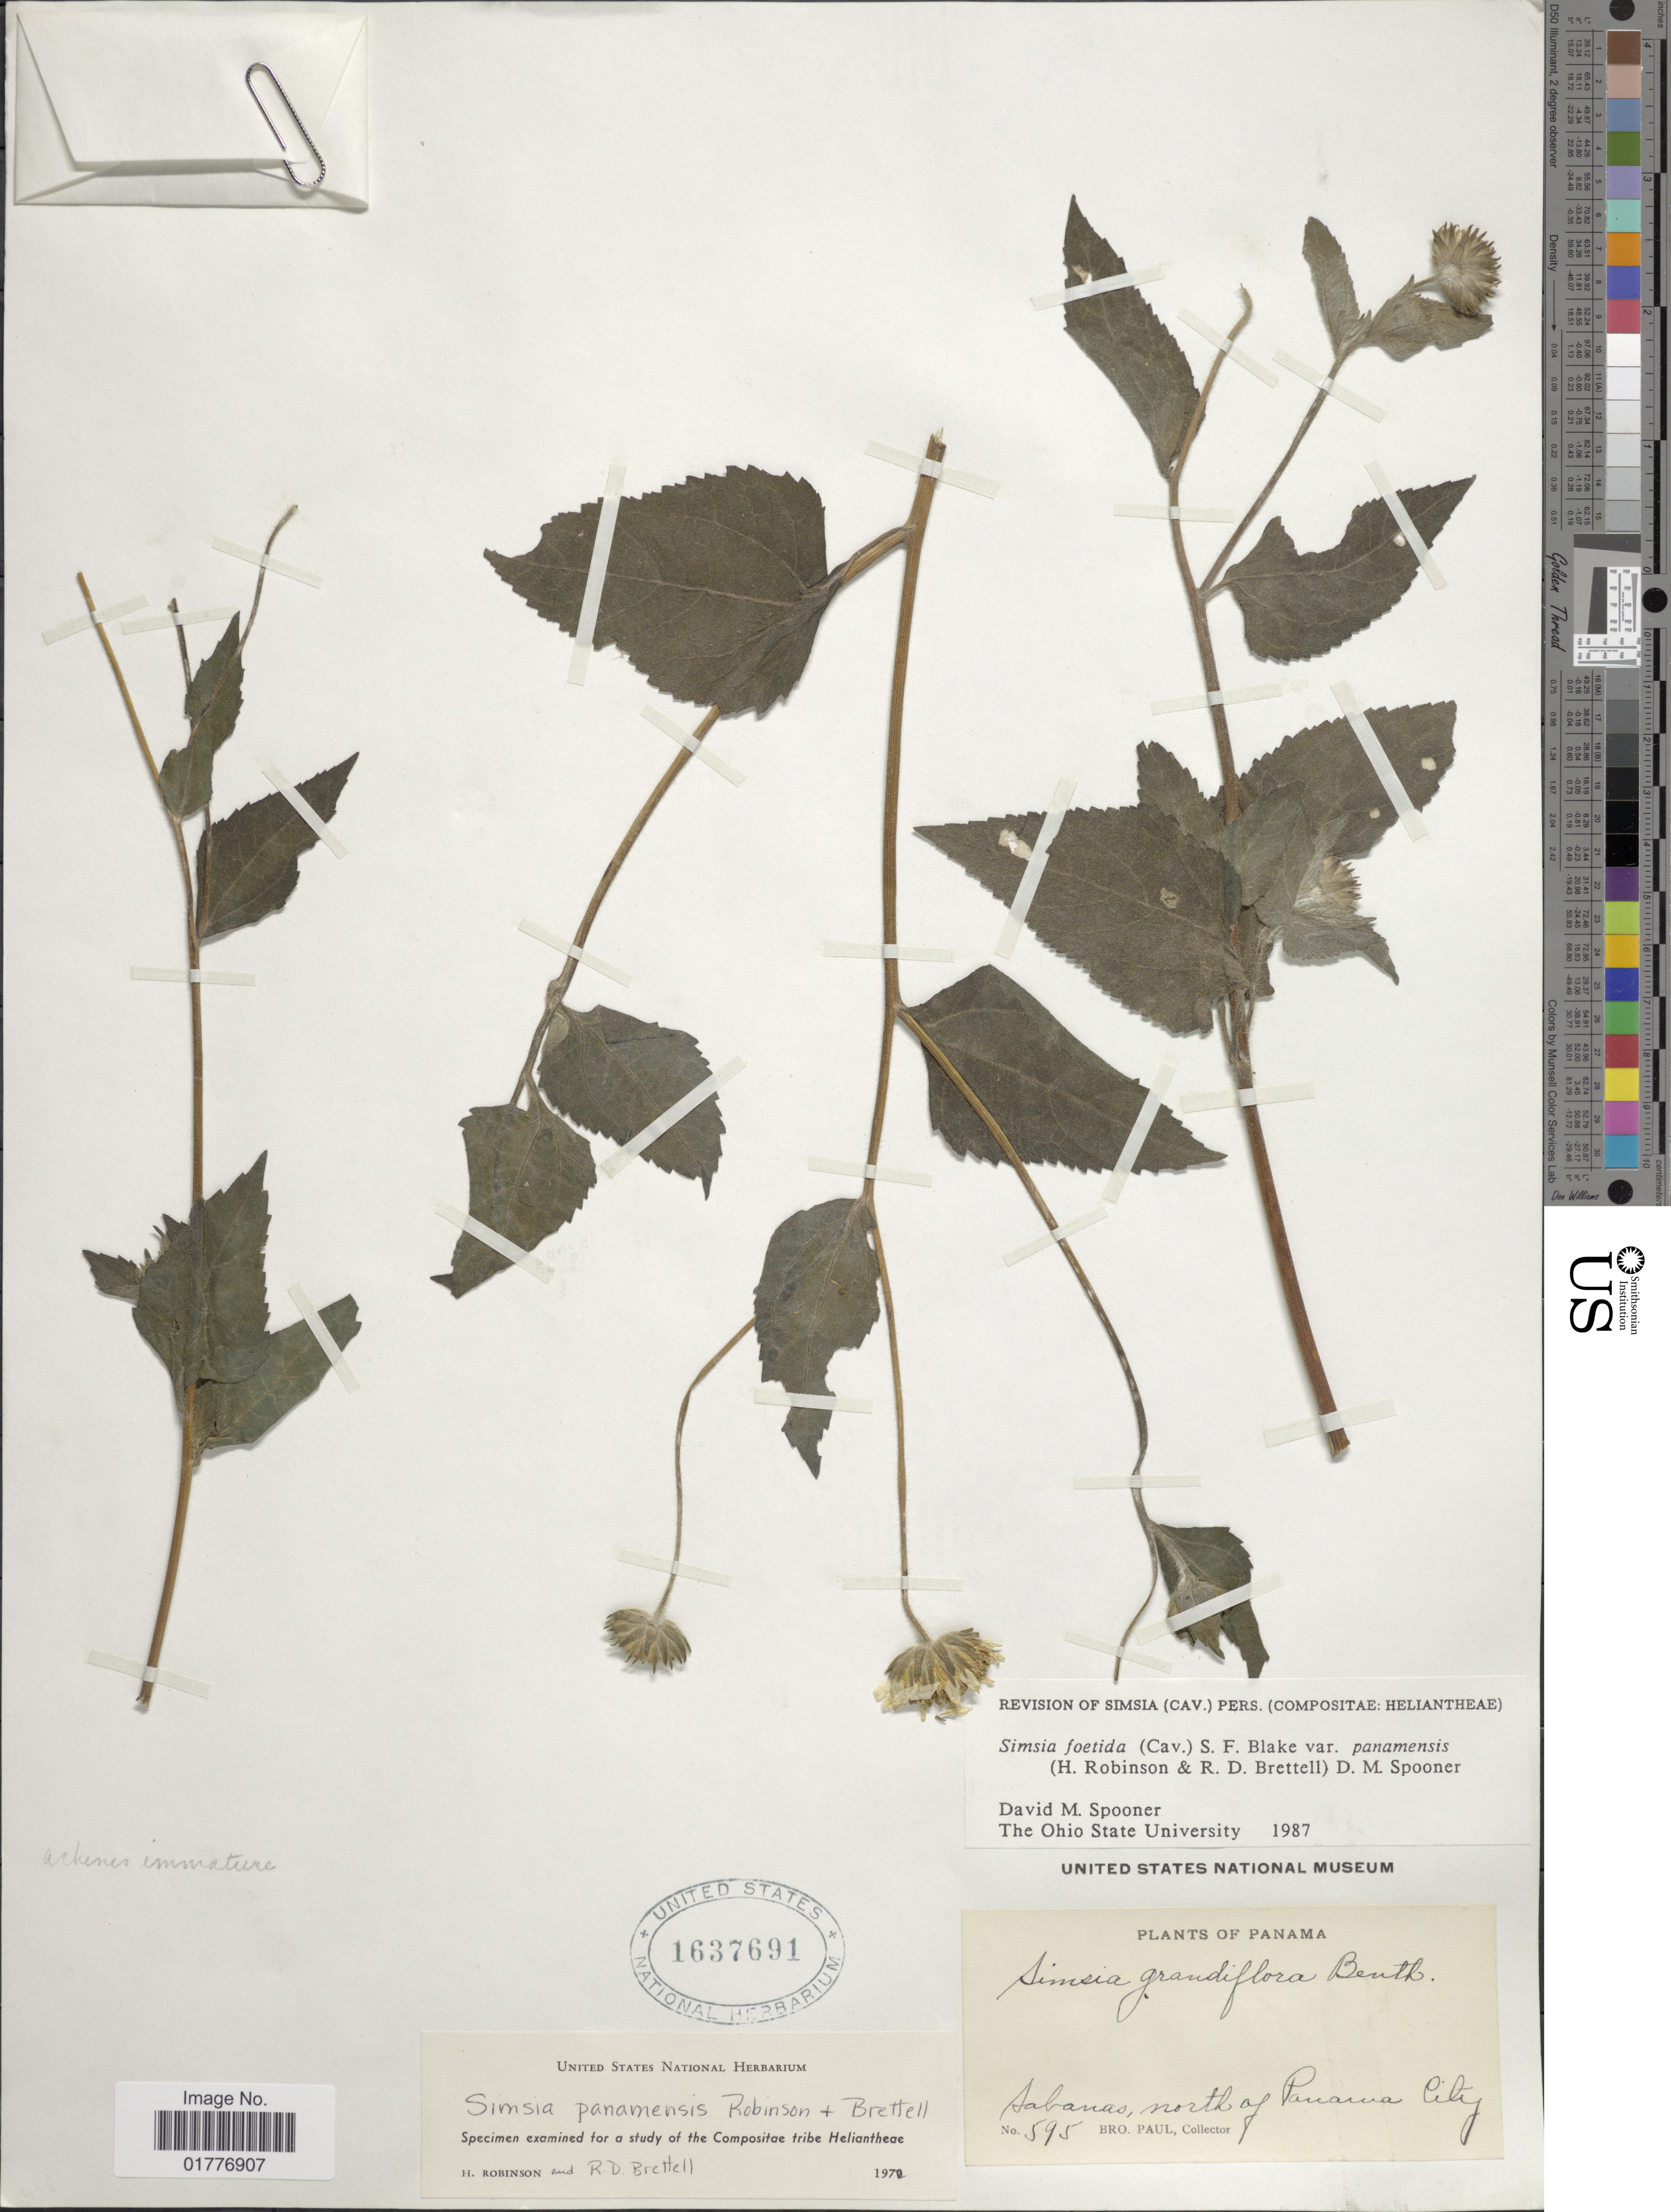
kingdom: Plantae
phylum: Tracheophyta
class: Magnoliopsida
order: Asterales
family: Asteraceae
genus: Simsia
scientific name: Simsia foetida var. panamensis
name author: (H. Rob. & Brettell) D.M. Spooner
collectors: B. Paul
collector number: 595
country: Panama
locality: Sabanas, north of Panama City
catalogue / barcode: US 1637691